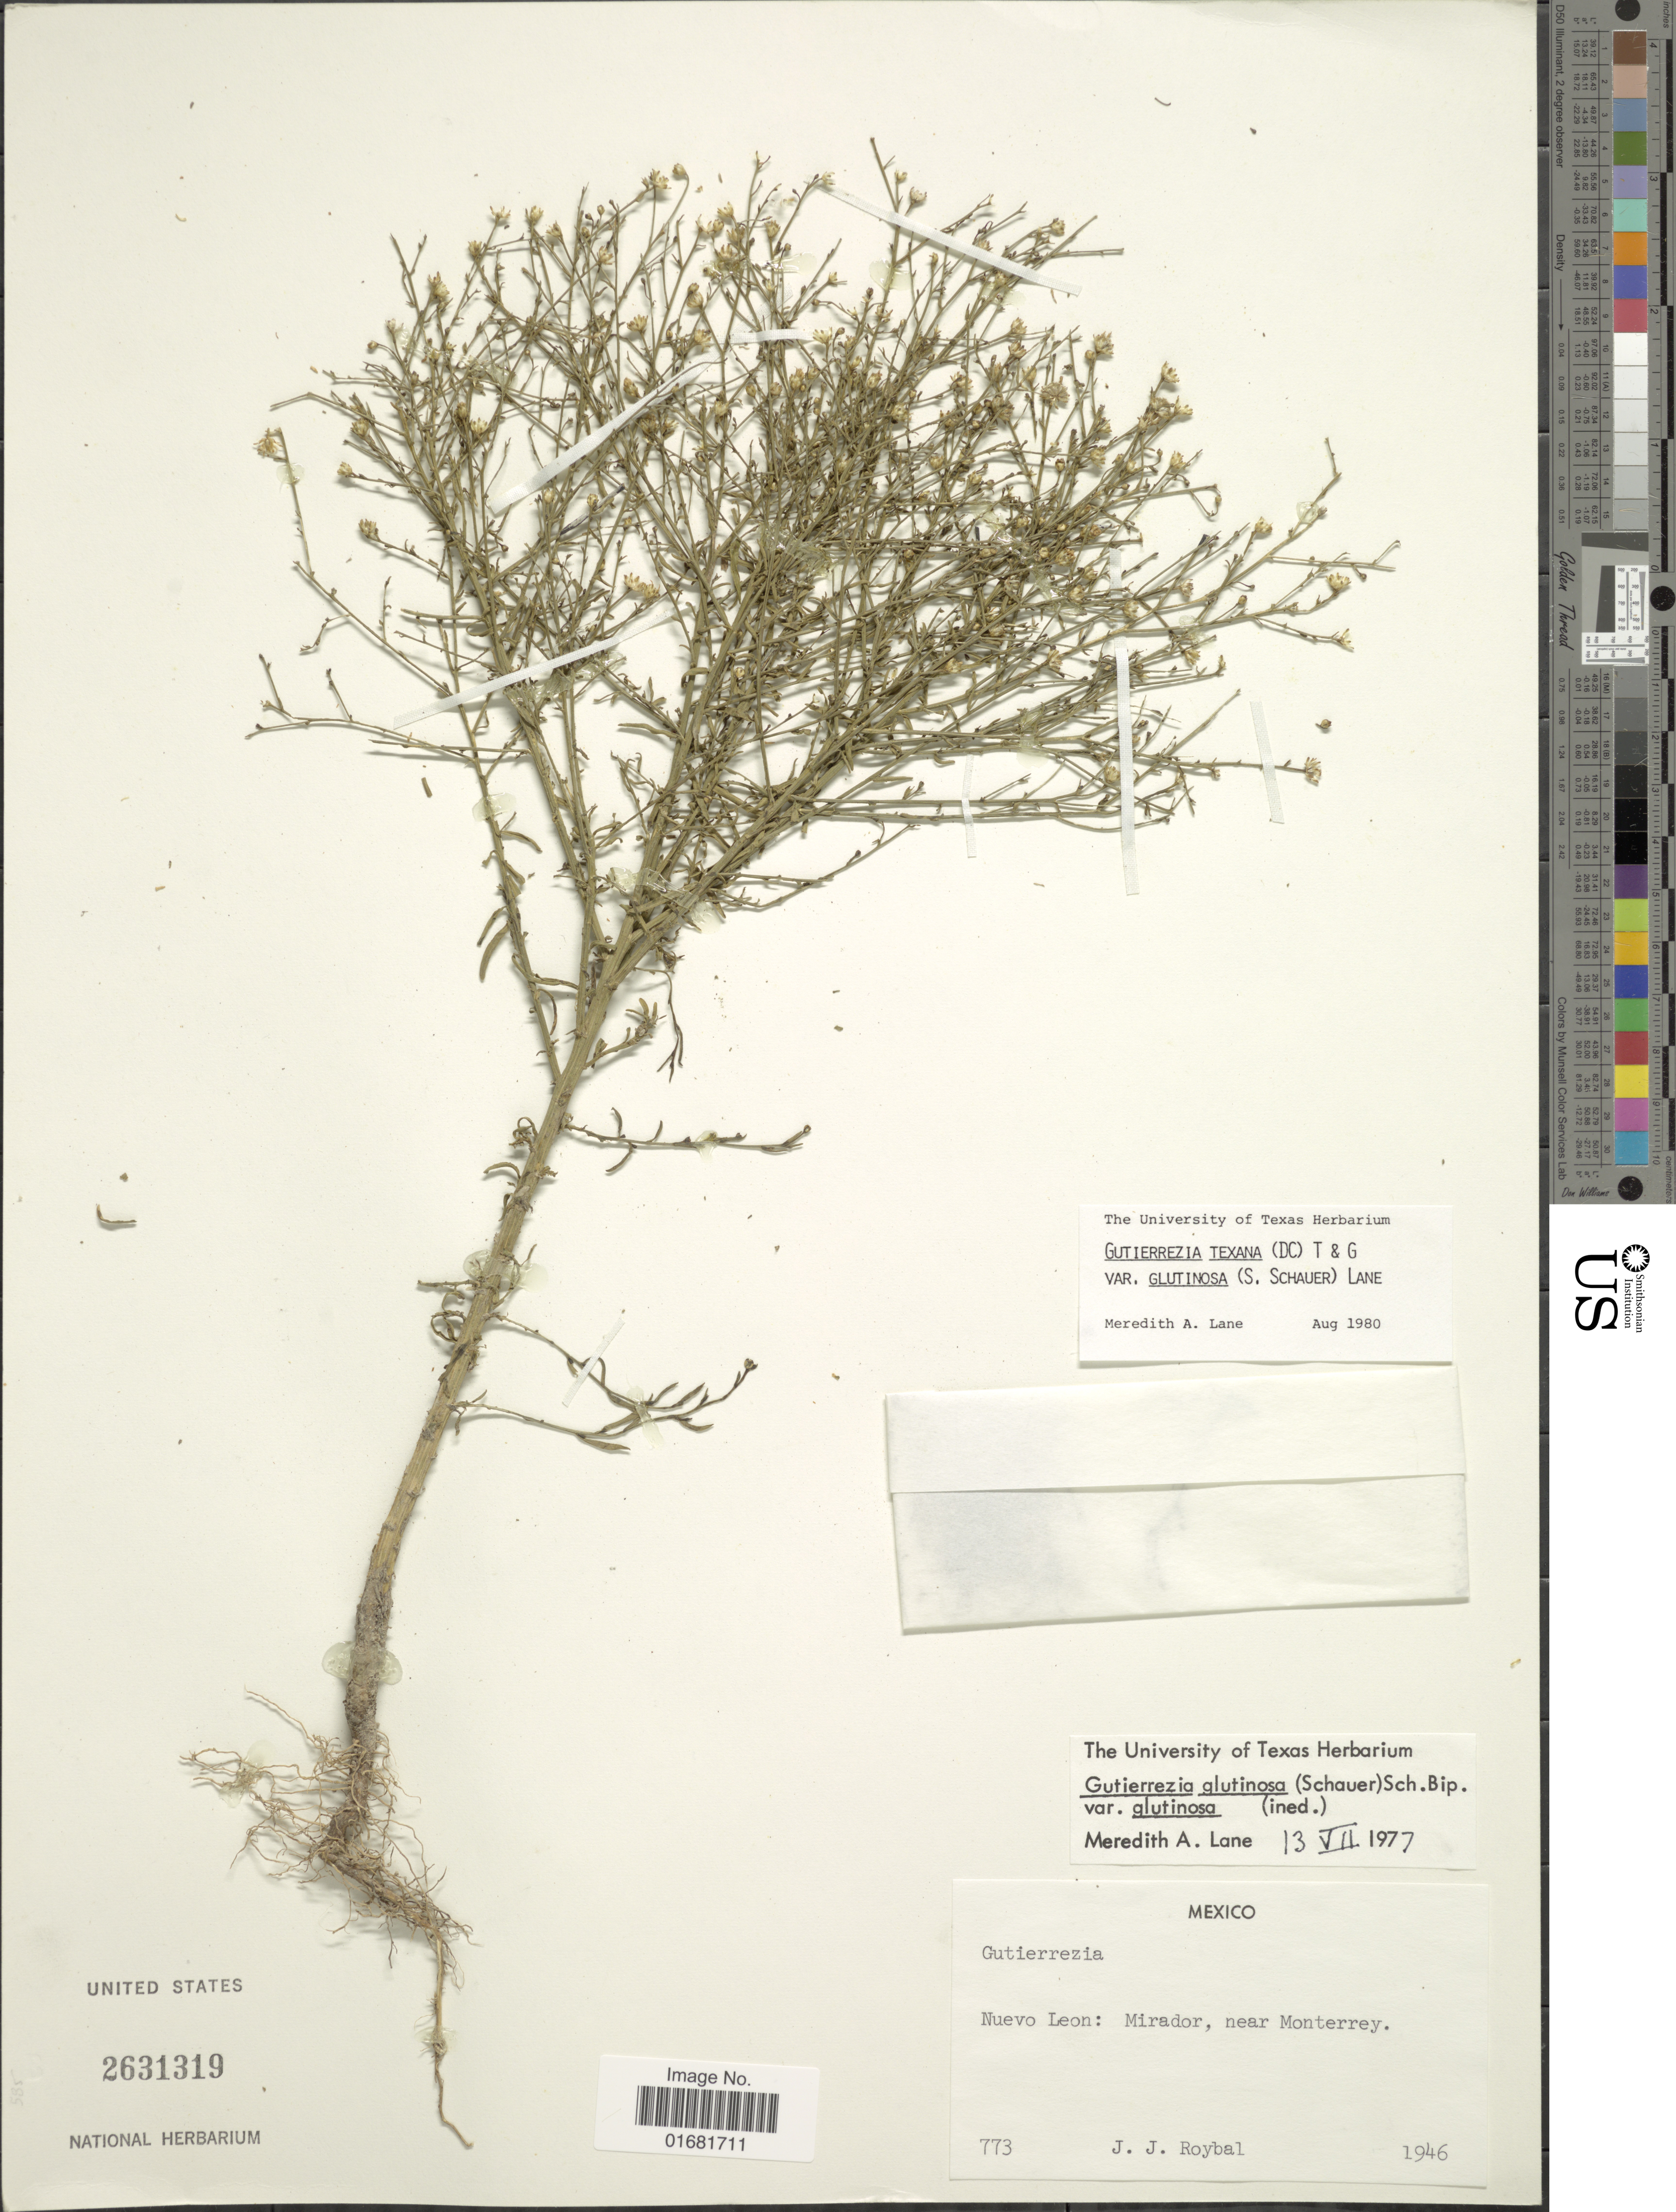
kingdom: Plantae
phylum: Tracheophyta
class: Magnoliopsida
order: Asterales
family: Asteraceae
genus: Gutierrezia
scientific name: Gutierrezia texana var. glutinosa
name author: (S. Schauer) M.A. Lane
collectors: J. J. Roybal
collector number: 773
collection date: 1946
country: Mexico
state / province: Nuevo León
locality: Mirador, near Monterrey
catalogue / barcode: US 2631319